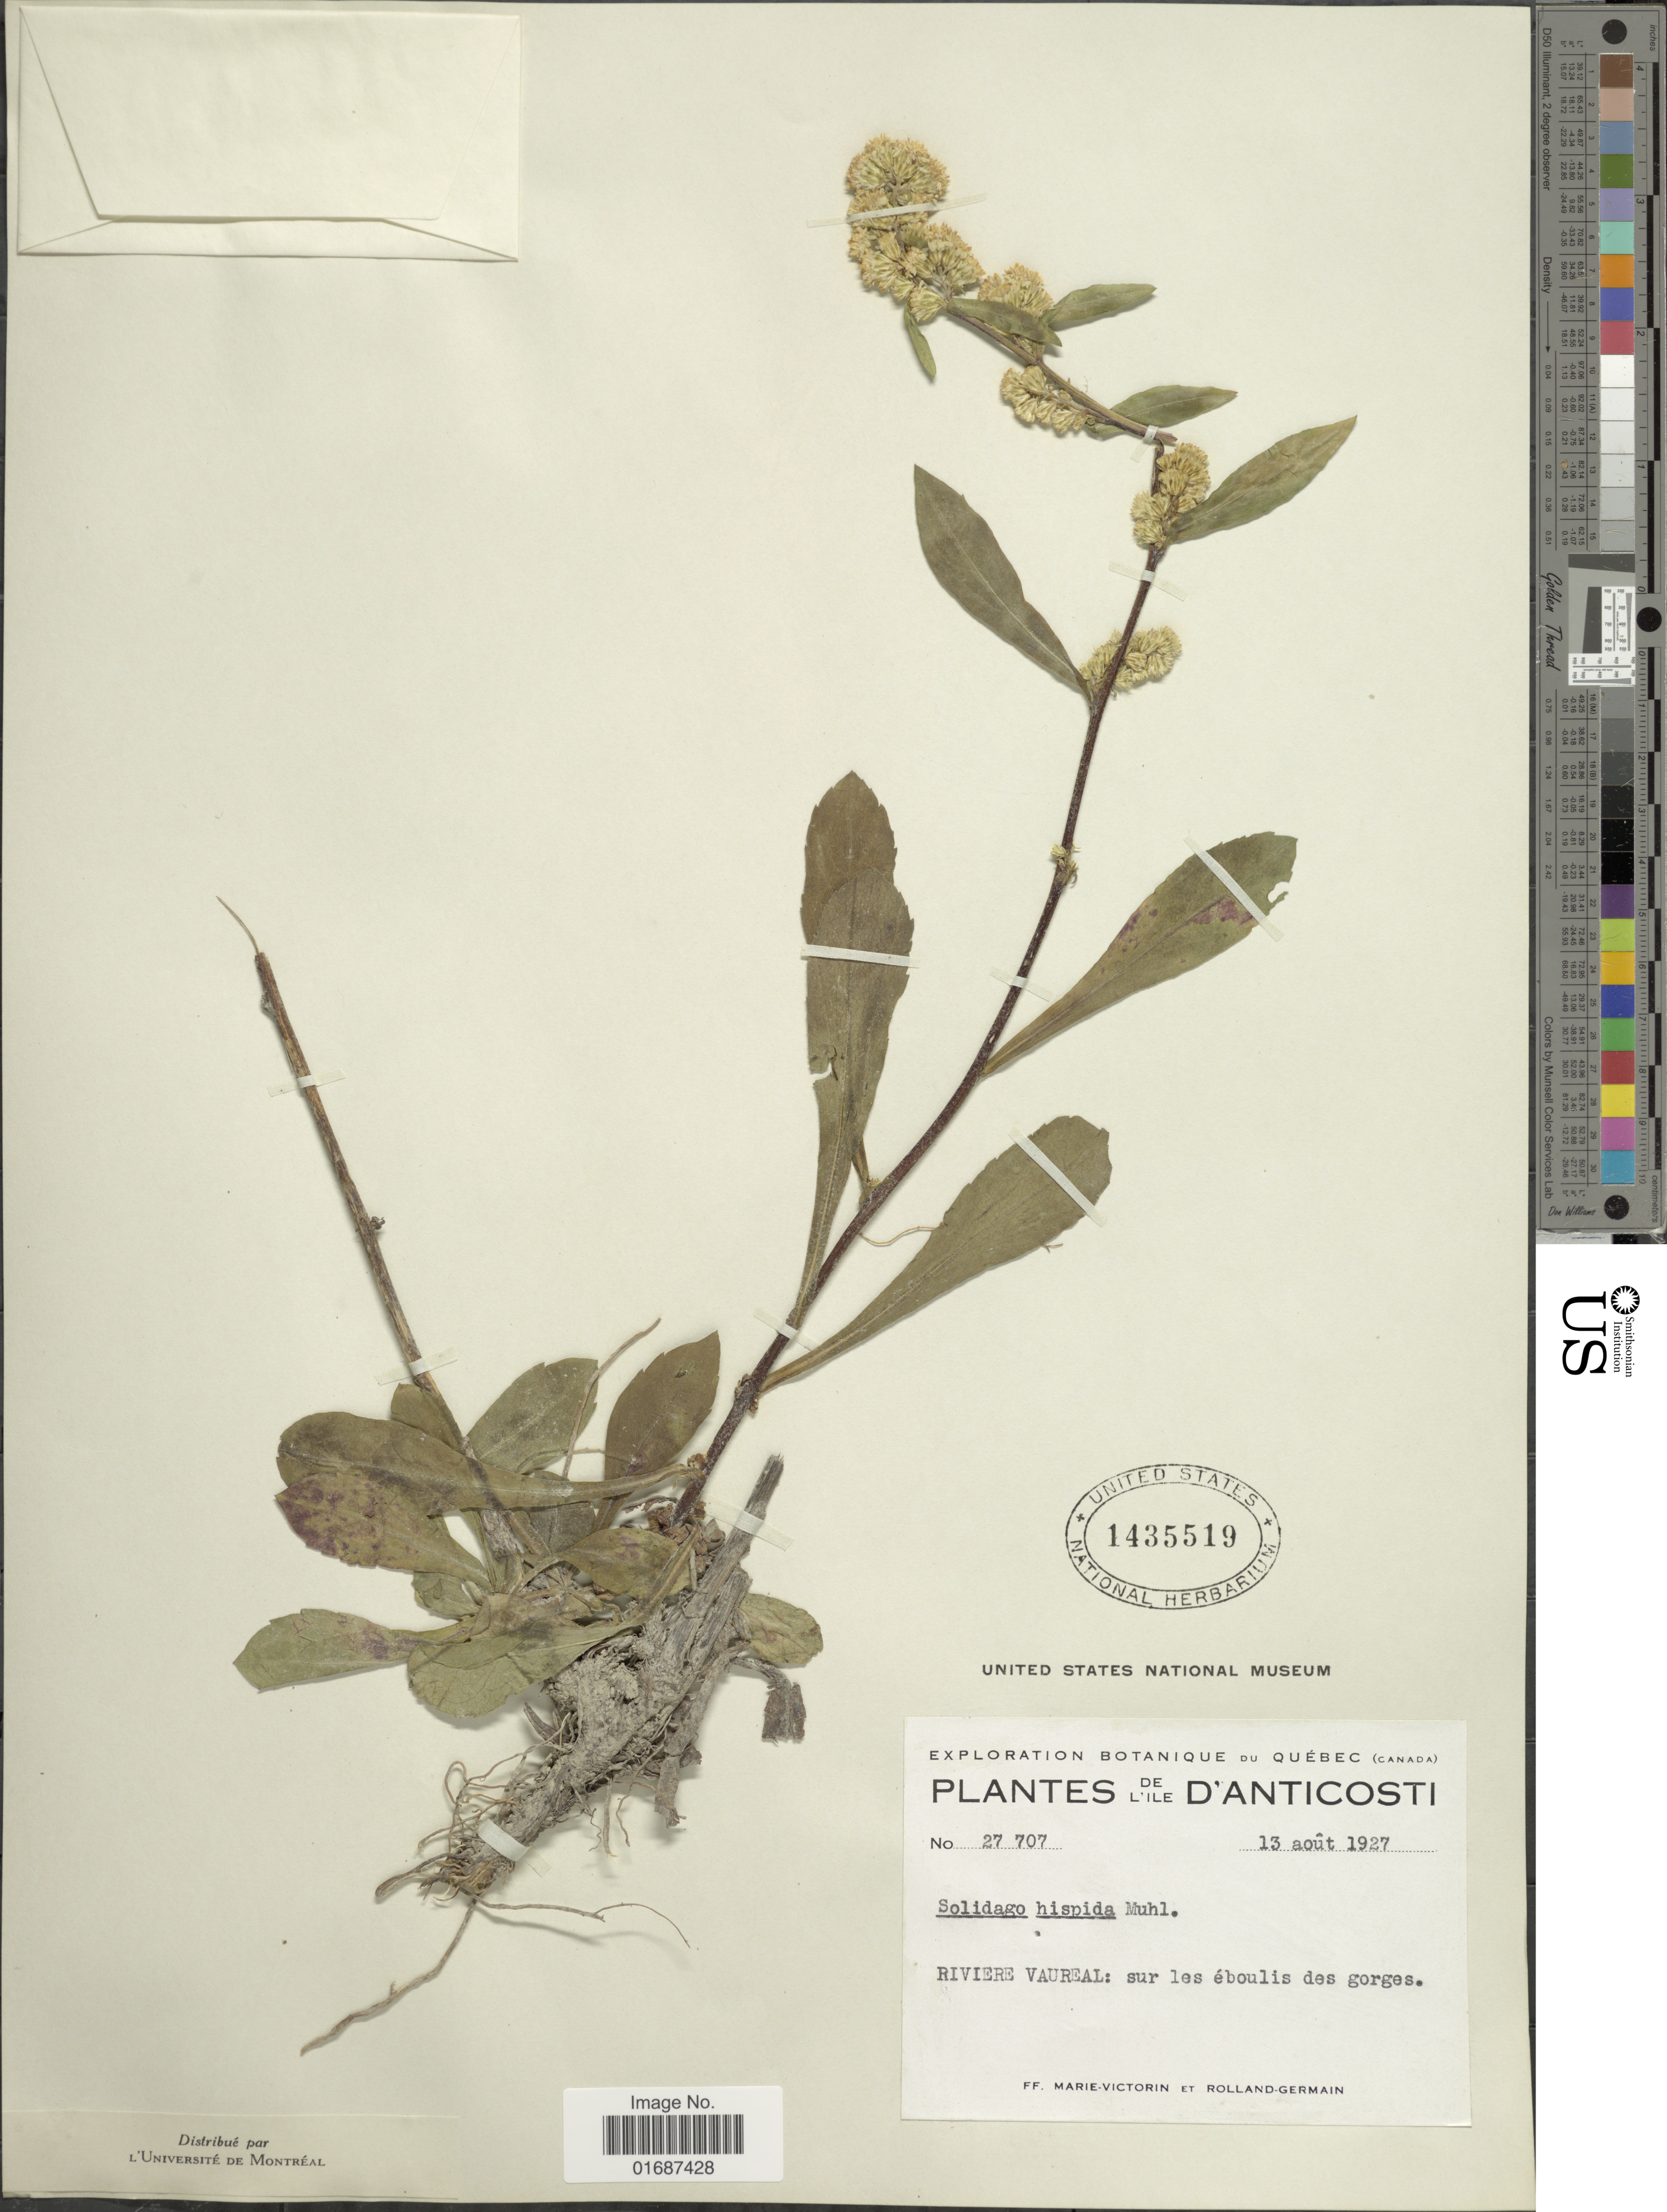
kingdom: Plantae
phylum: Tracheophyta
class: Magnoliopsida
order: Asterales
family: Asteraceae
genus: Solidago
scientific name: Solidago hispida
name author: Muhl. ex Willd.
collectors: Fr. Marie-Victorin & Rolland-Germain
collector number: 27707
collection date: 1927-08-13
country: Canada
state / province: Quebec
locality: De L'ile D'Antocosti, Riviere Vaureal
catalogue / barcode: US 1435519